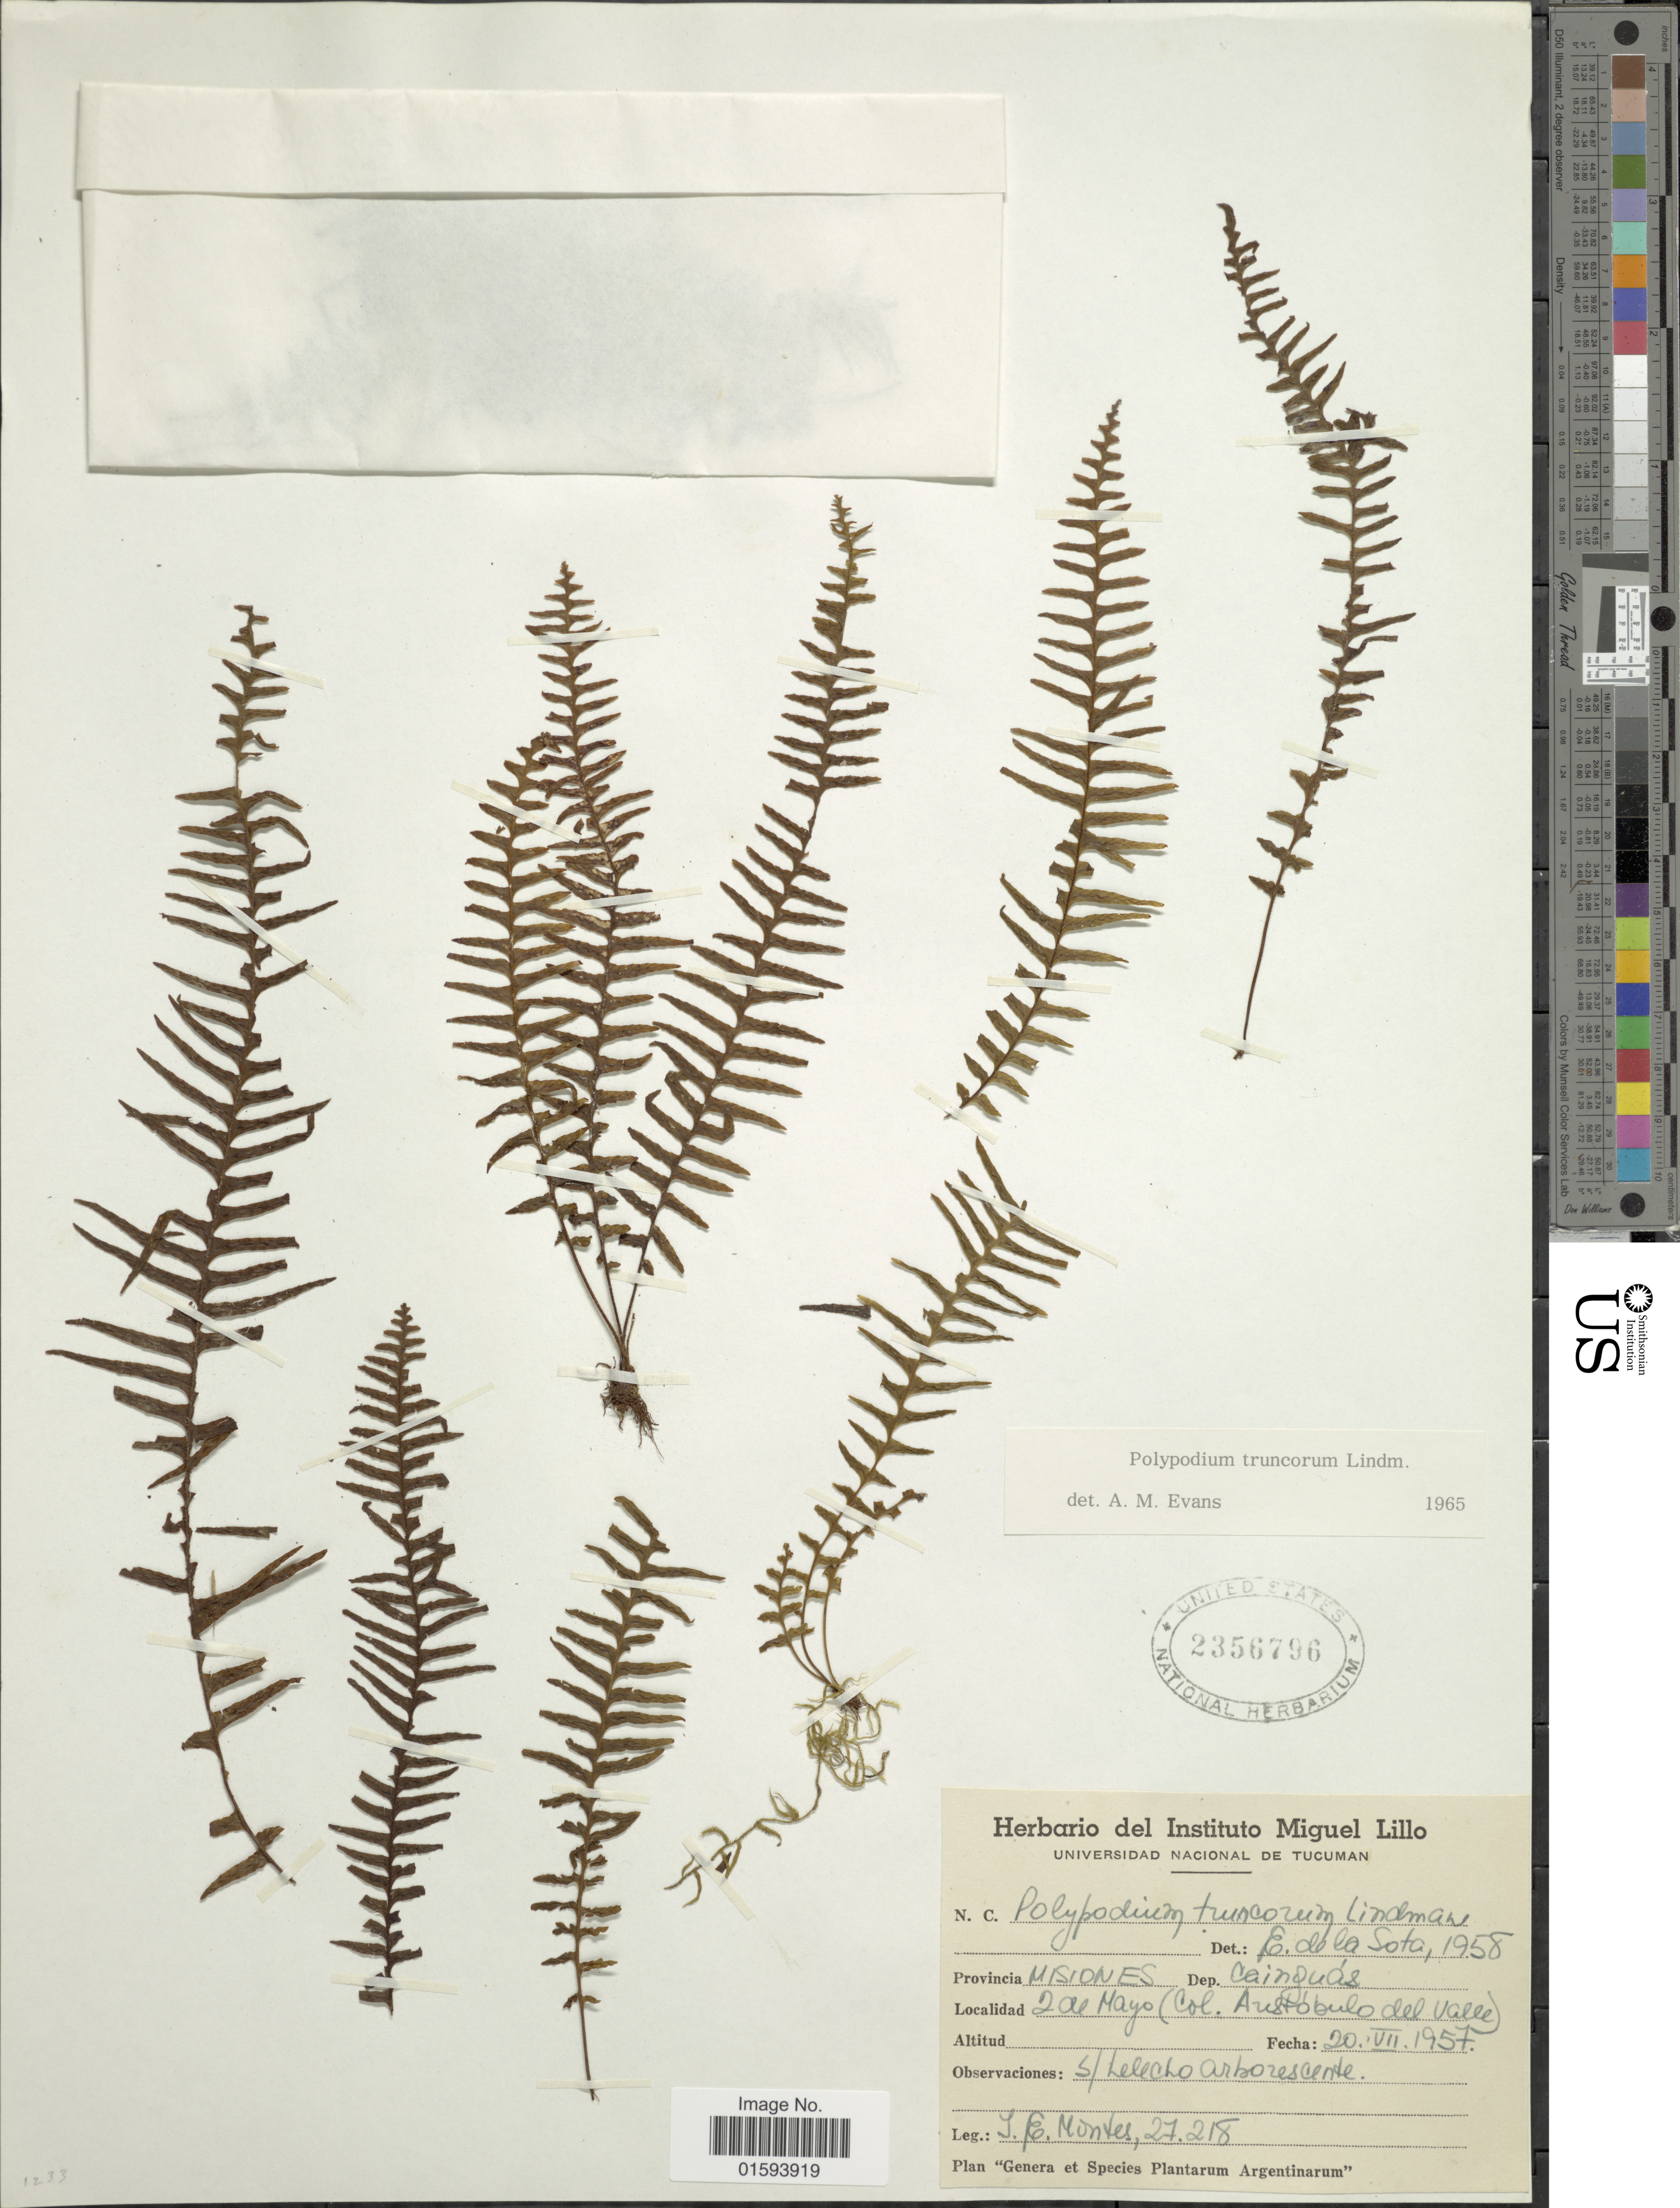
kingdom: Plantae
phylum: Tracheophyta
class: Polypodiopsida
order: Polypodiales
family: Polypodiaceae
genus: Pecluma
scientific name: Pecluma truncorum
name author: (Lindm.) M.G. Price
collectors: J. E. Montes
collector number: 27218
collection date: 1957-07-20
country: Argentina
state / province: Misiones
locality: Provincia Misiones, Dep. Cainguas, Mayo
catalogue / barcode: US 2356796